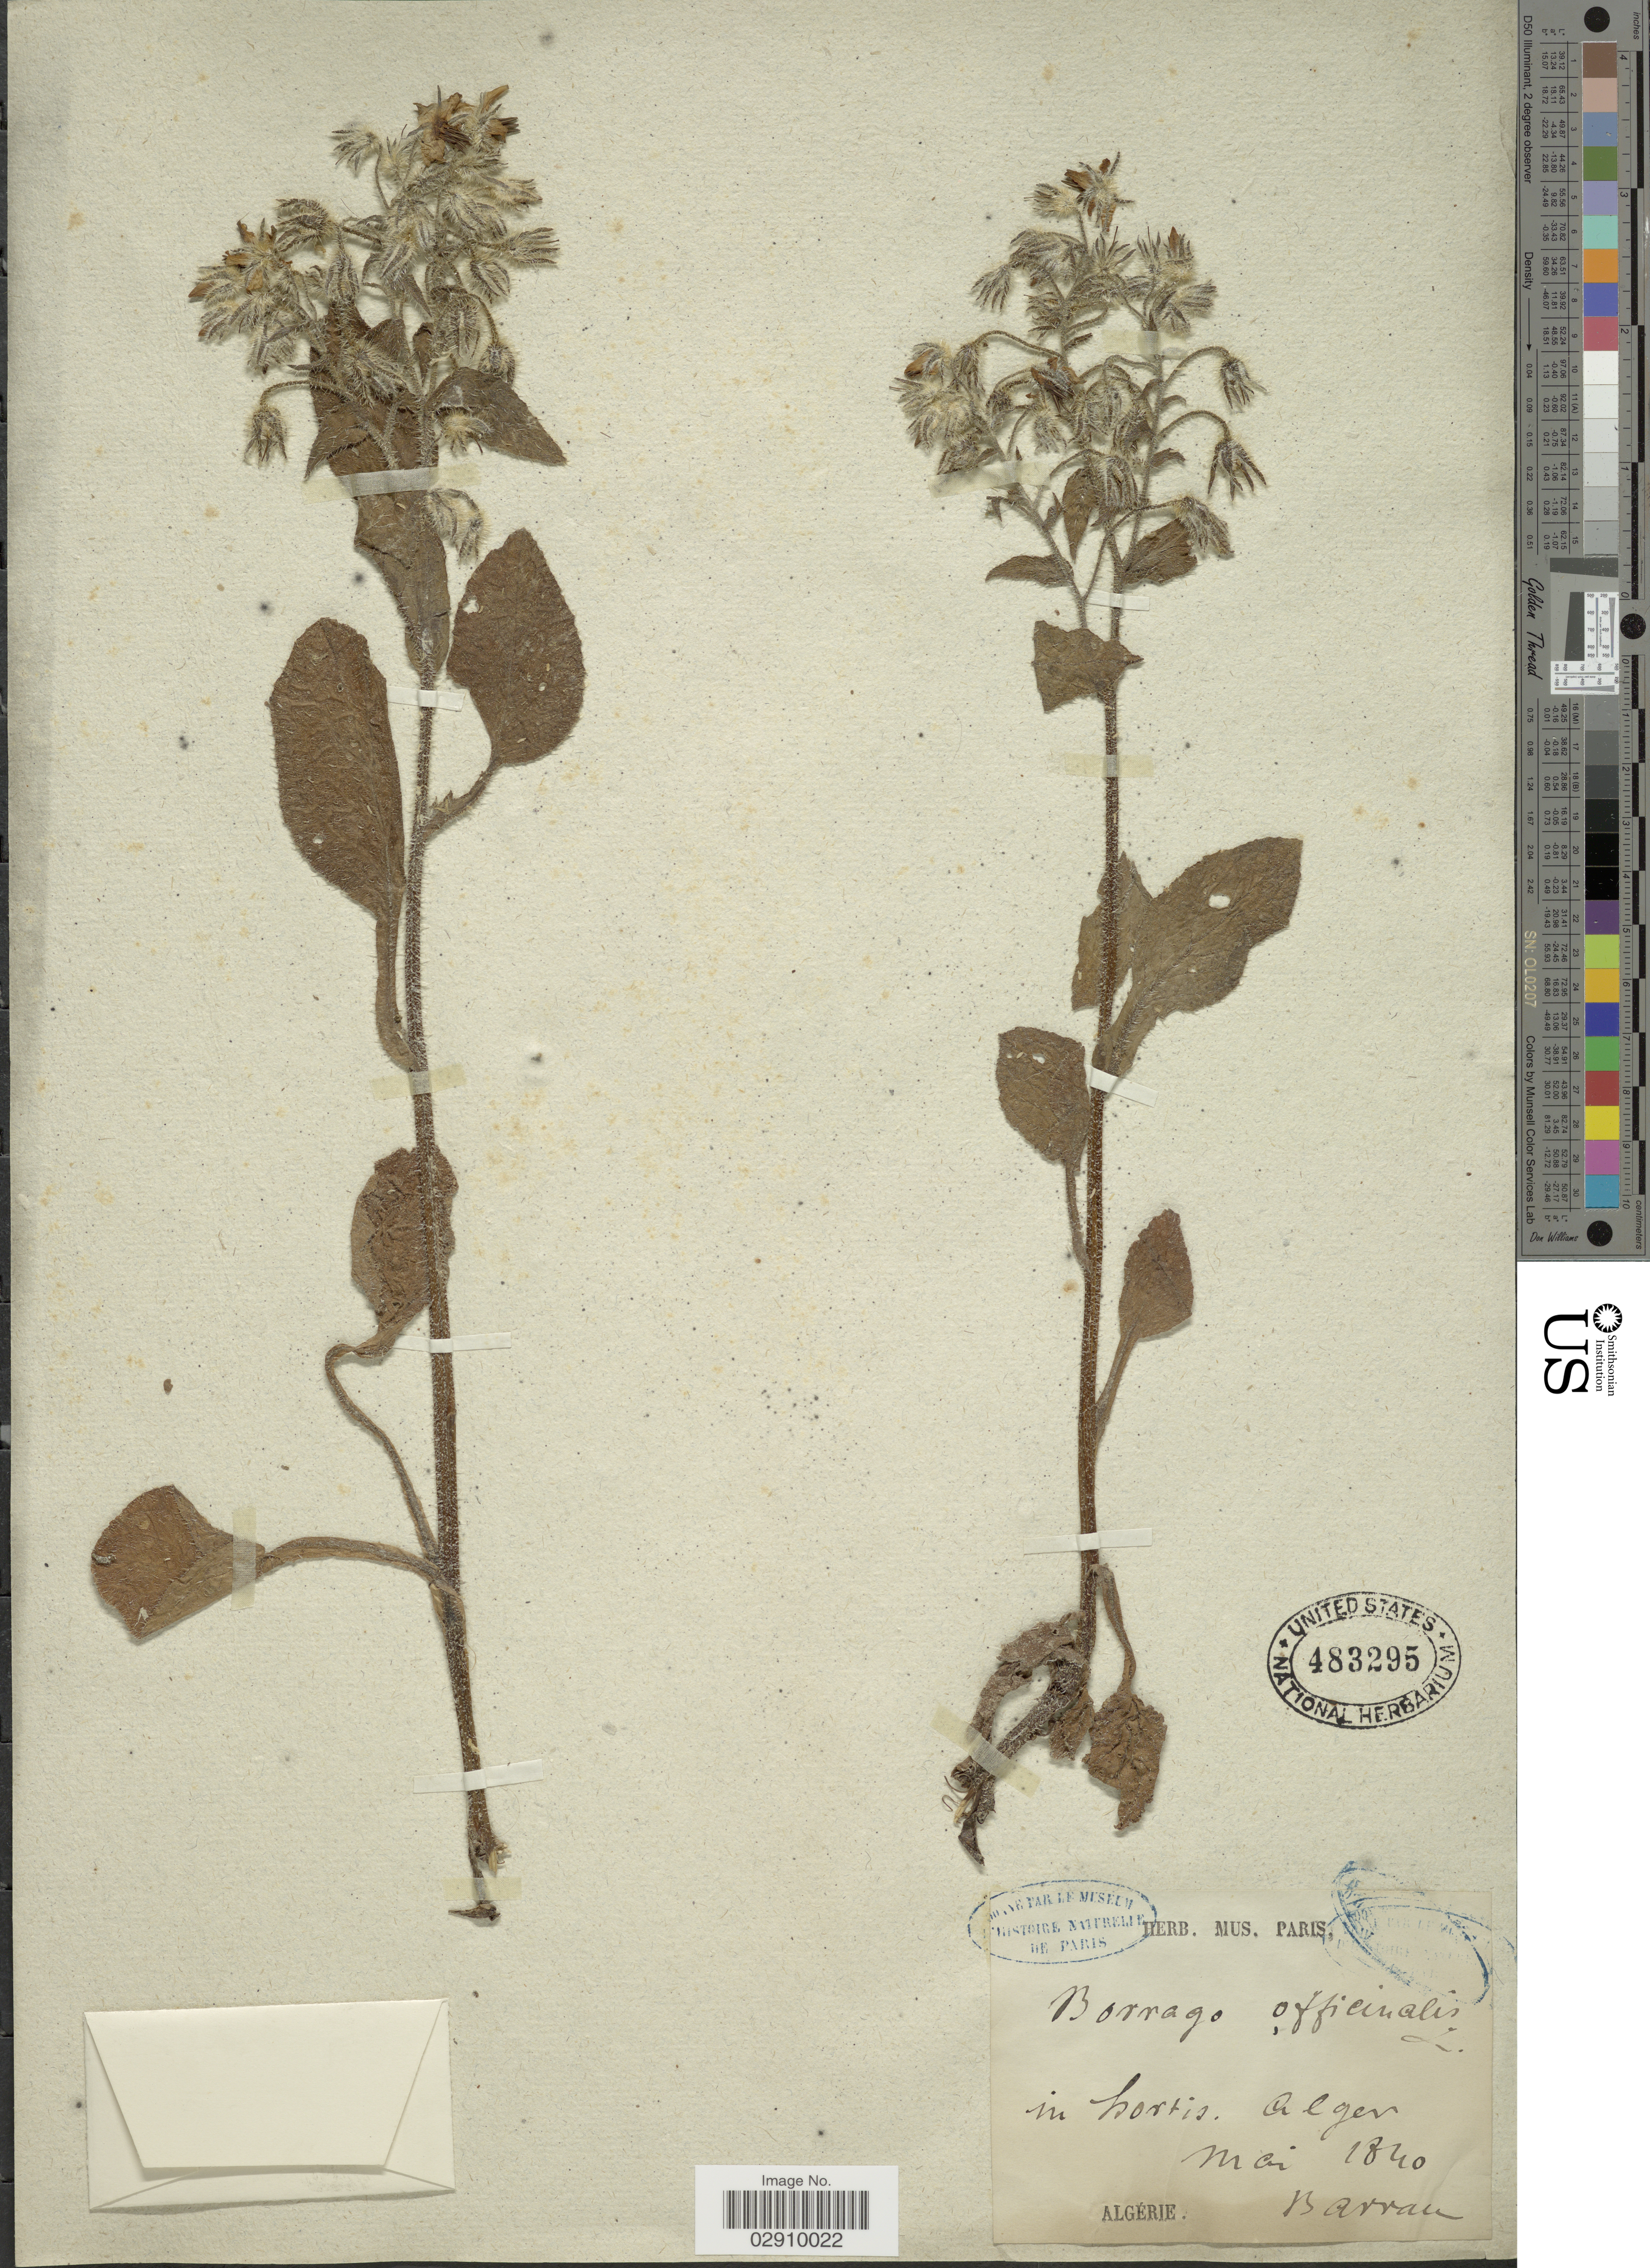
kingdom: Plantae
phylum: Tracheophyta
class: Magnoliopsida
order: Boraginales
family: Boraginaceae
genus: Borago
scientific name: Borago officinalis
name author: L.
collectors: Barran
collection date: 1840-05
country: Algeria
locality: In hortis. Alger.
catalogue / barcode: US 483295